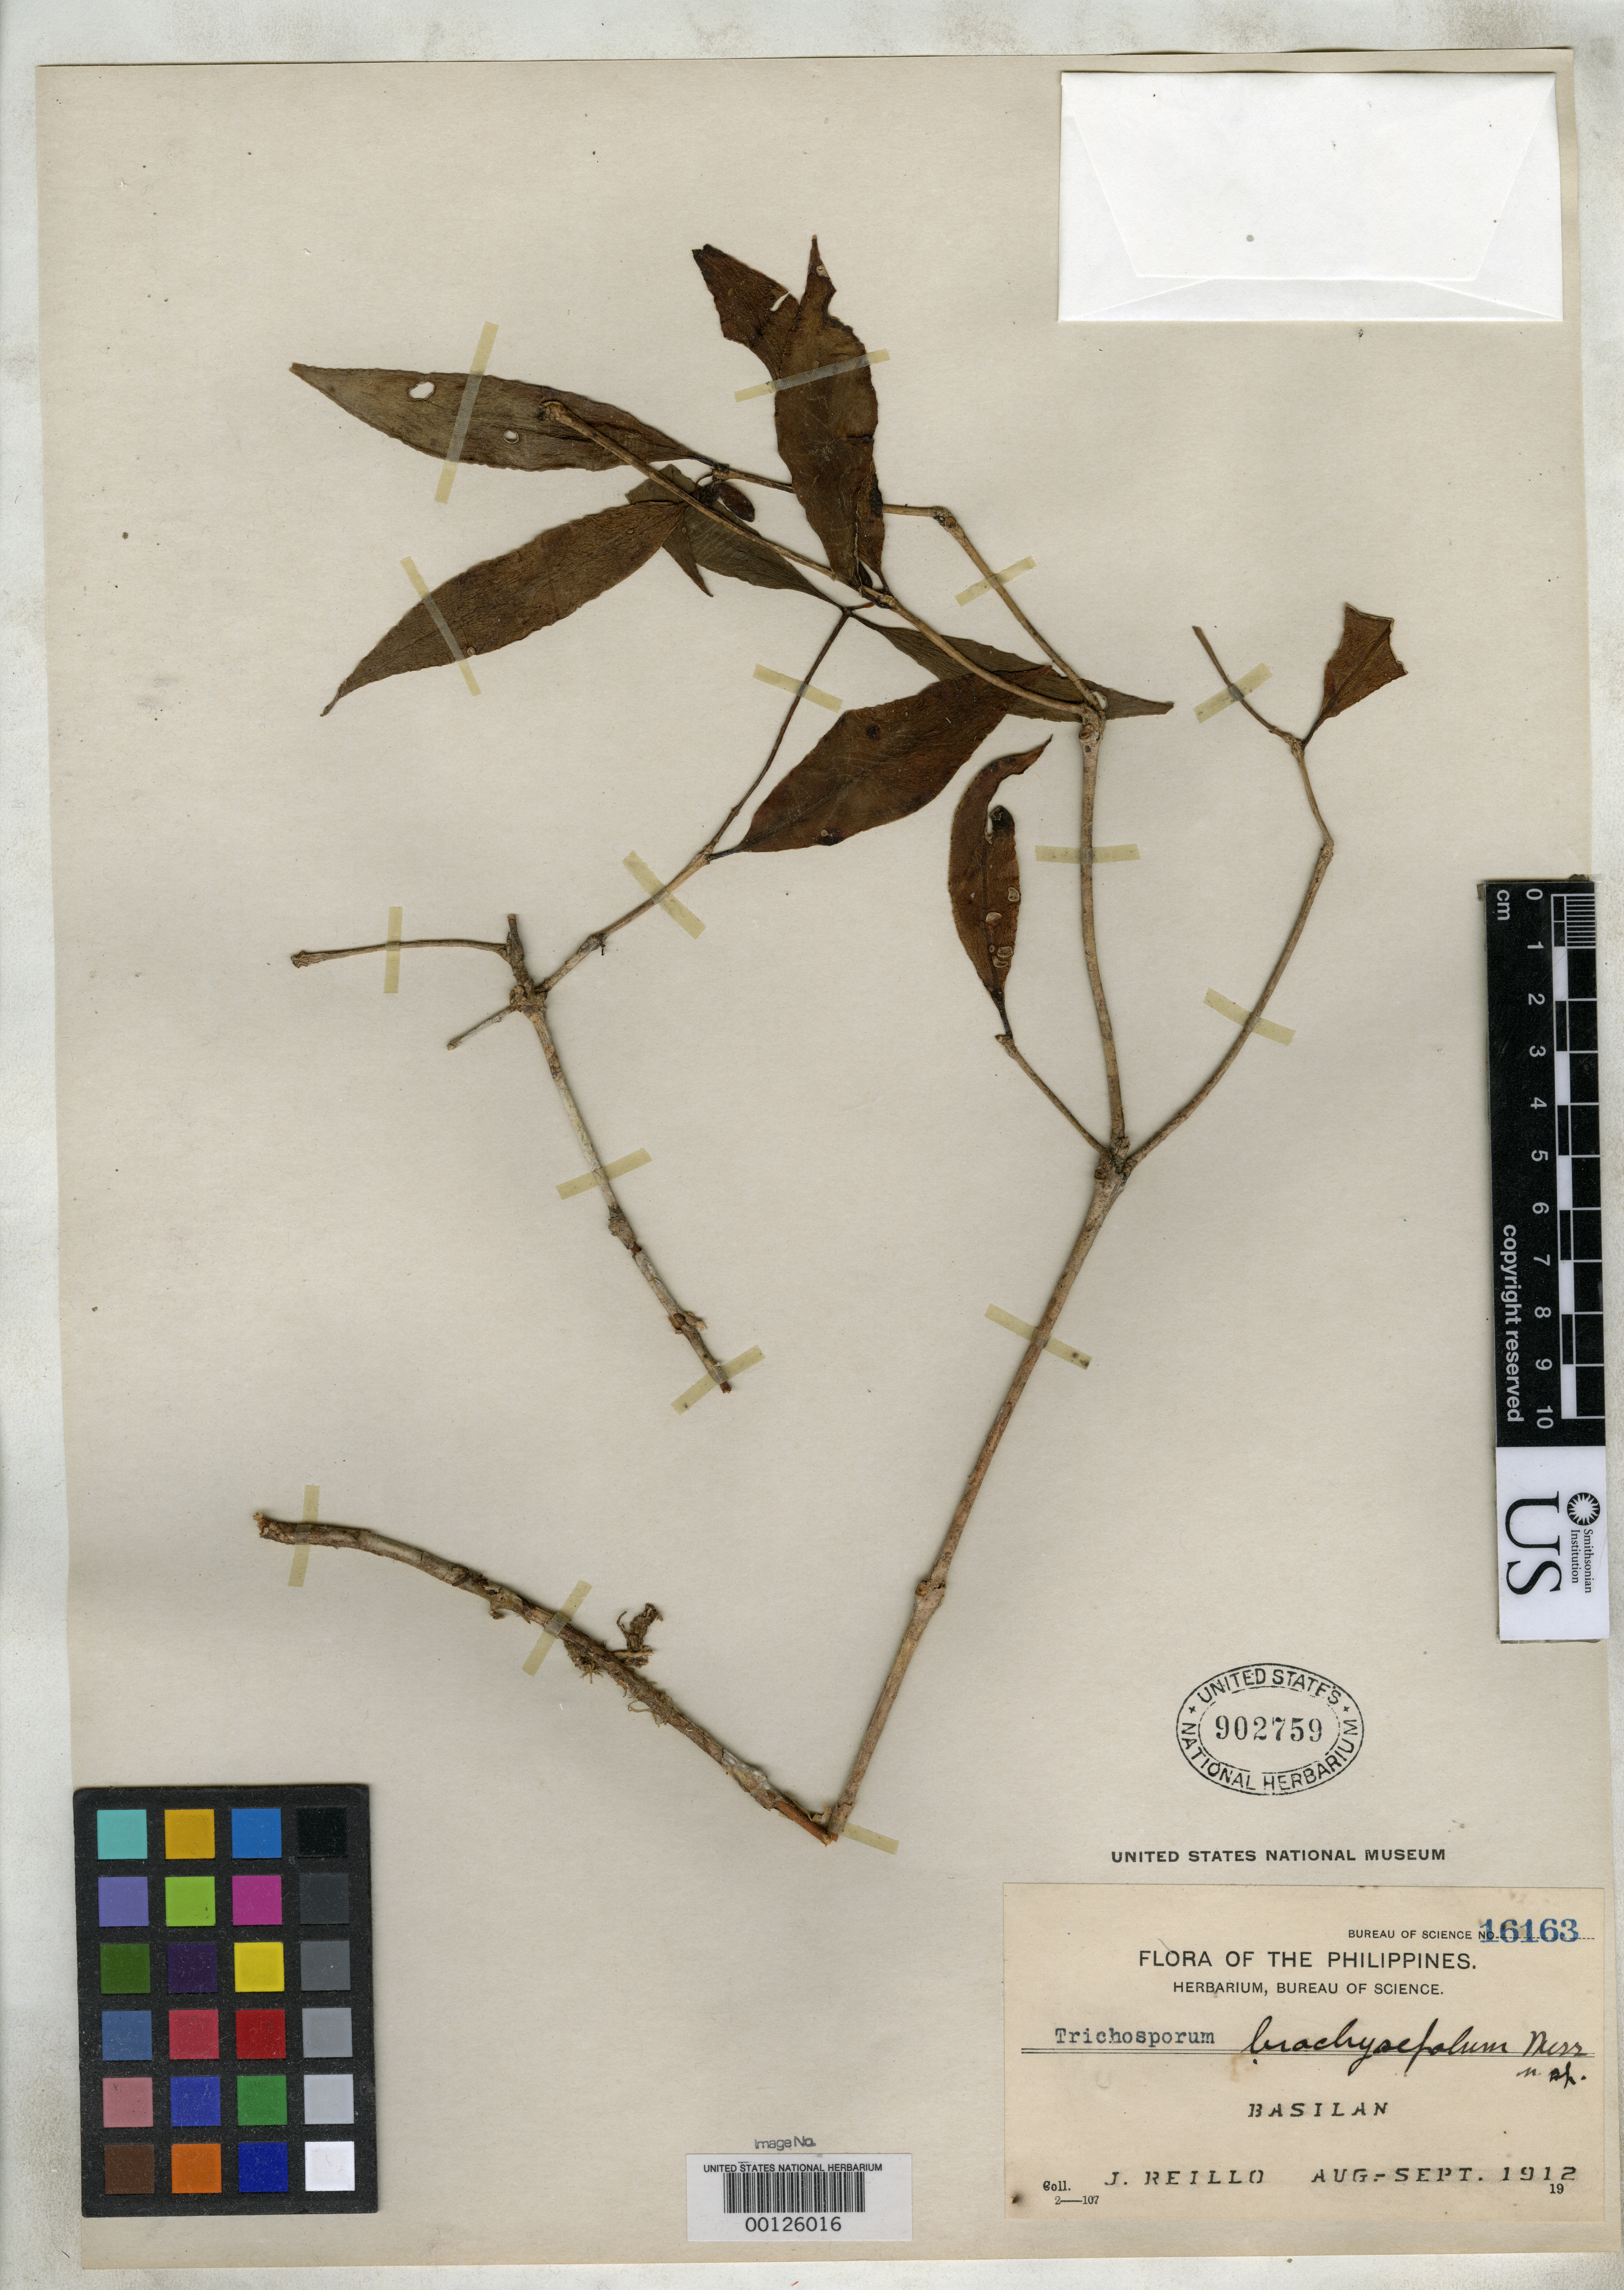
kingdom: Plantae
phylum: Tracheophyta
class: Magnoliopsida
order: Lamiales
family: Gesneriaceae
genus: Trichosporum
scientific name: Trichosporum brachysepalum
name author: Merr.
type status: Isotype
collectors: J. Reillo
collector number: Bur. Sci. 16163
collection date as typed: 25 Aug 1912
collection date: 1912-08-25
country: Philippines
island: Basilan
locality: Cumalarang.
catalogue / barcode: US 902759